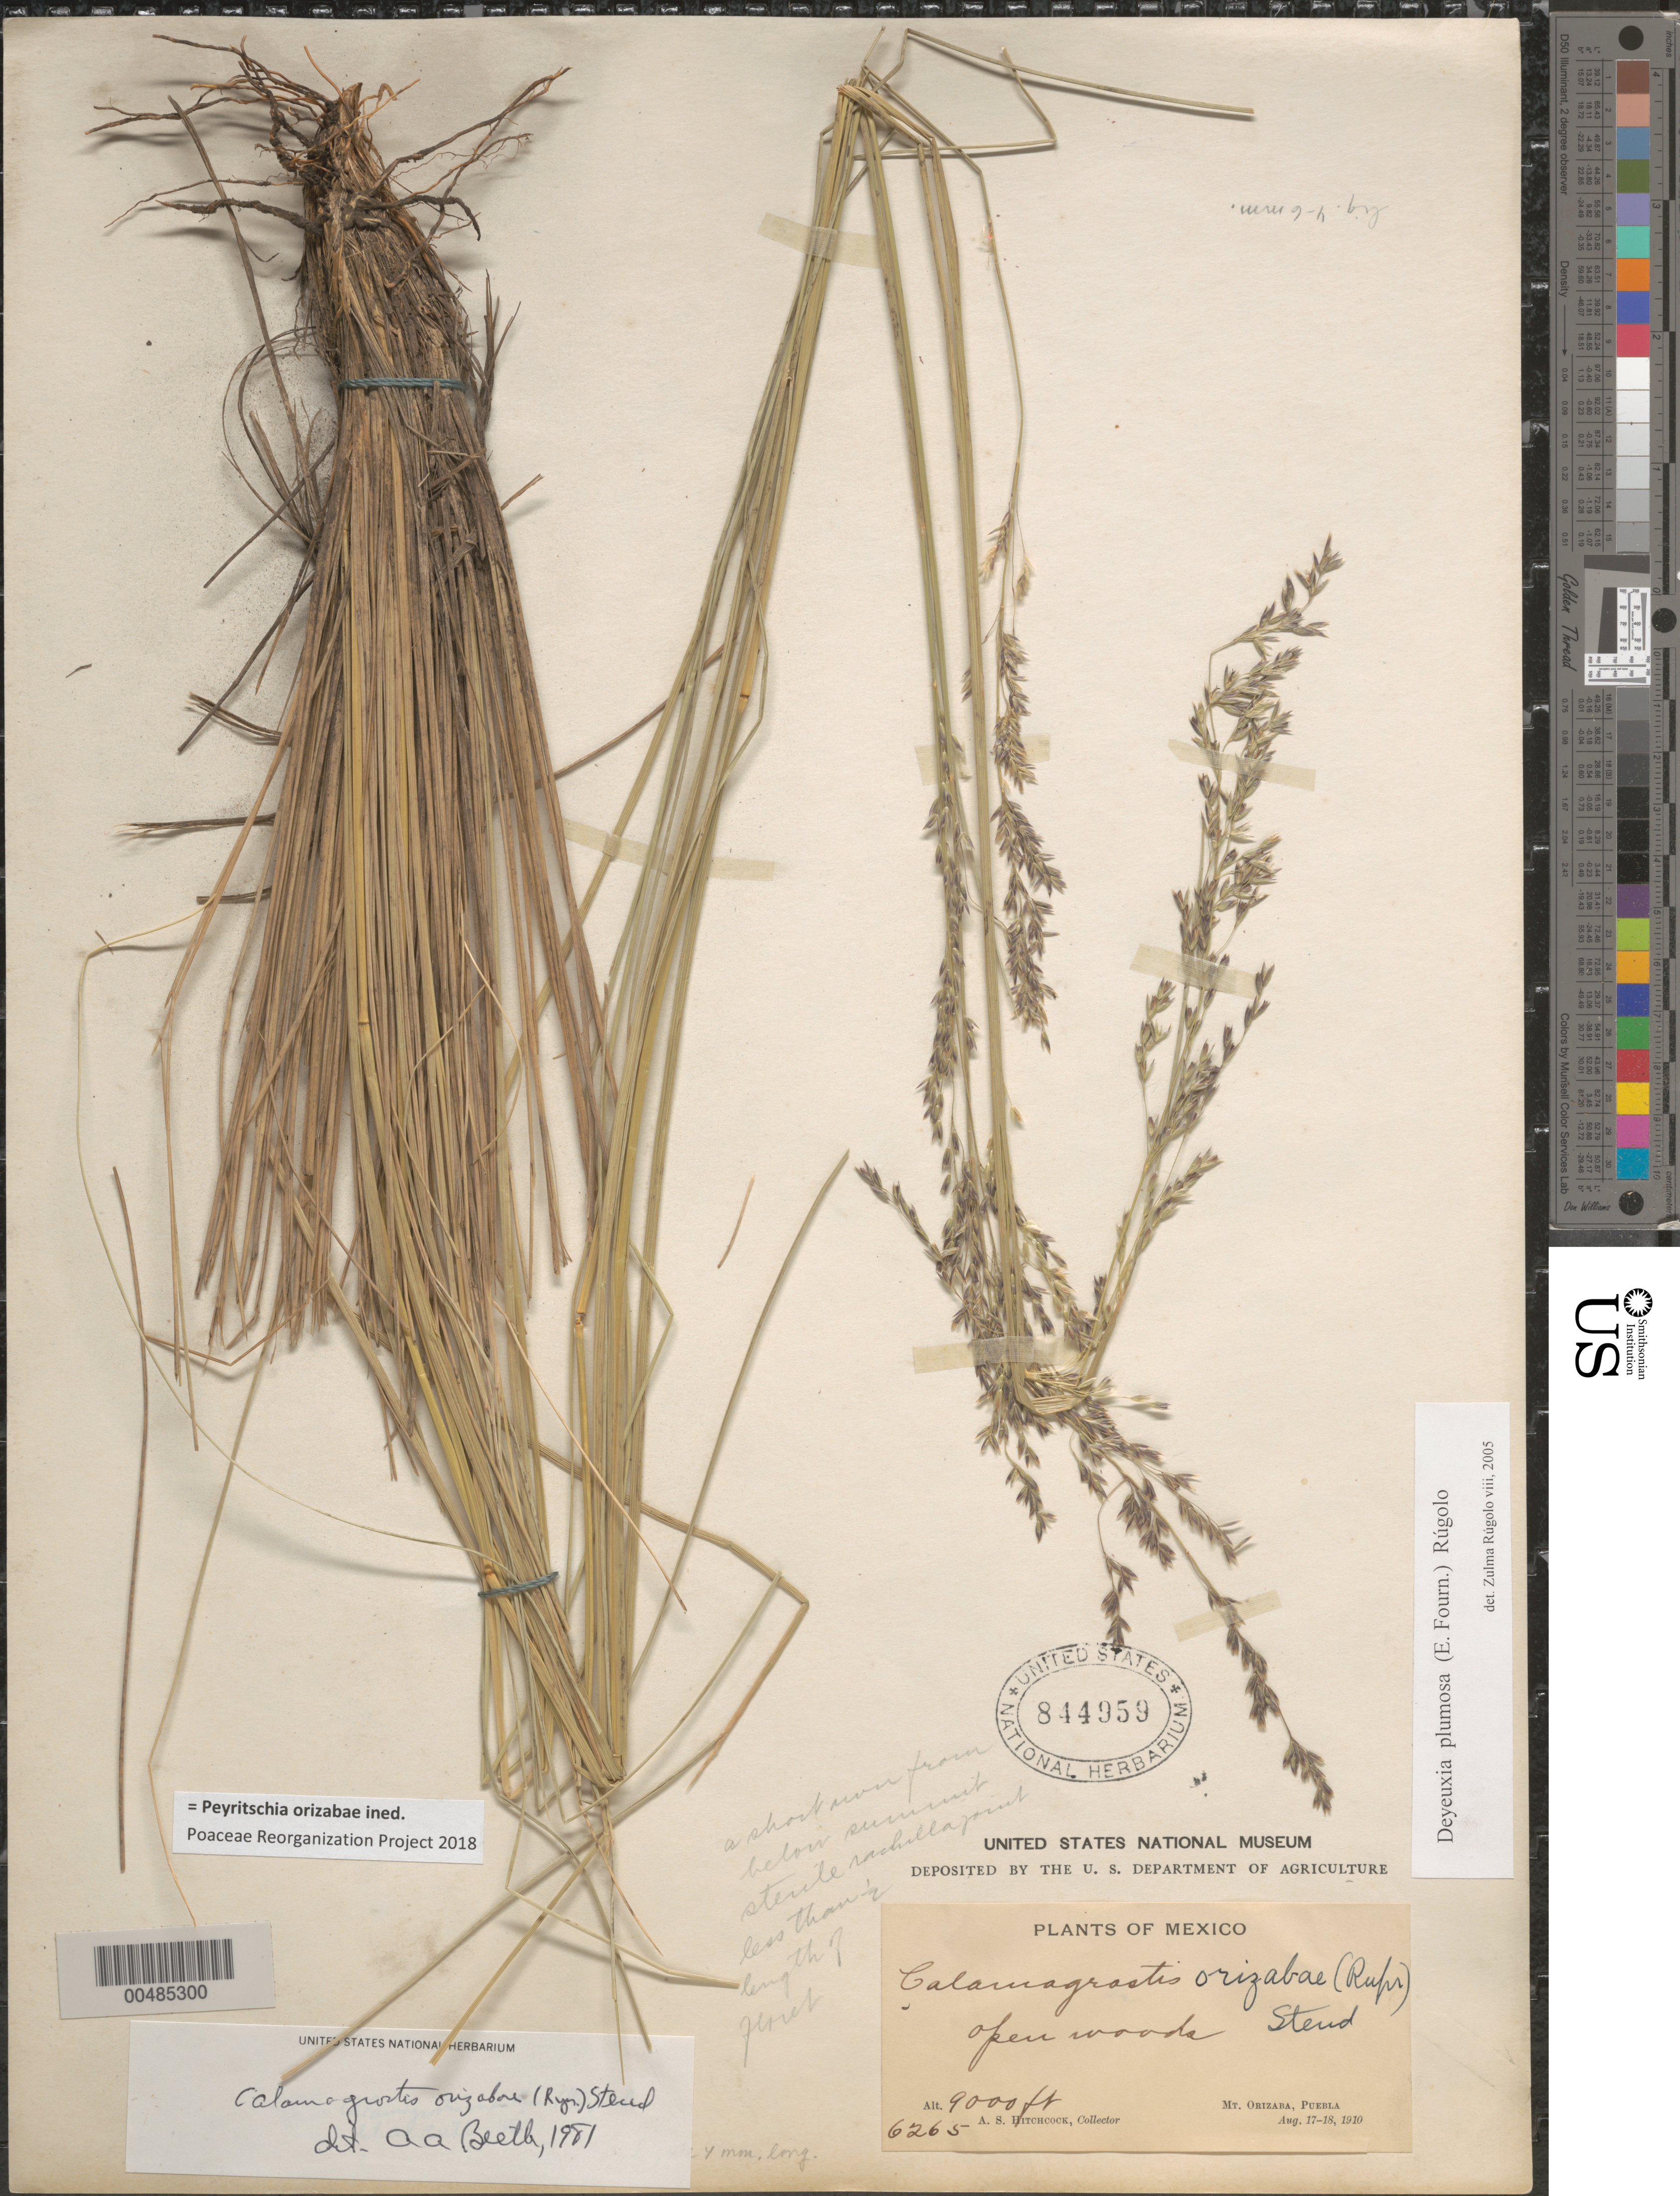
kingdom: Plantae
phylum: Tracheophyta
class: Liliopsida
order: Poales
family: Poaceae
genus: Peyritschia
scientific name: Peyritschia orizabae ined.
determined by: Poaceae Reorganization Project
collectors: A. S. Hitchcock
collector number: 6265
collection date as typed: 17 Aug 1910 to 18 Aug 1910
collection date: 1910-08-17/1910-08-18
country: Mexico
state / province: Puebla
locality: Mt. Orizaba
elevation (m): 2743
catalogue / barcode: US 844959